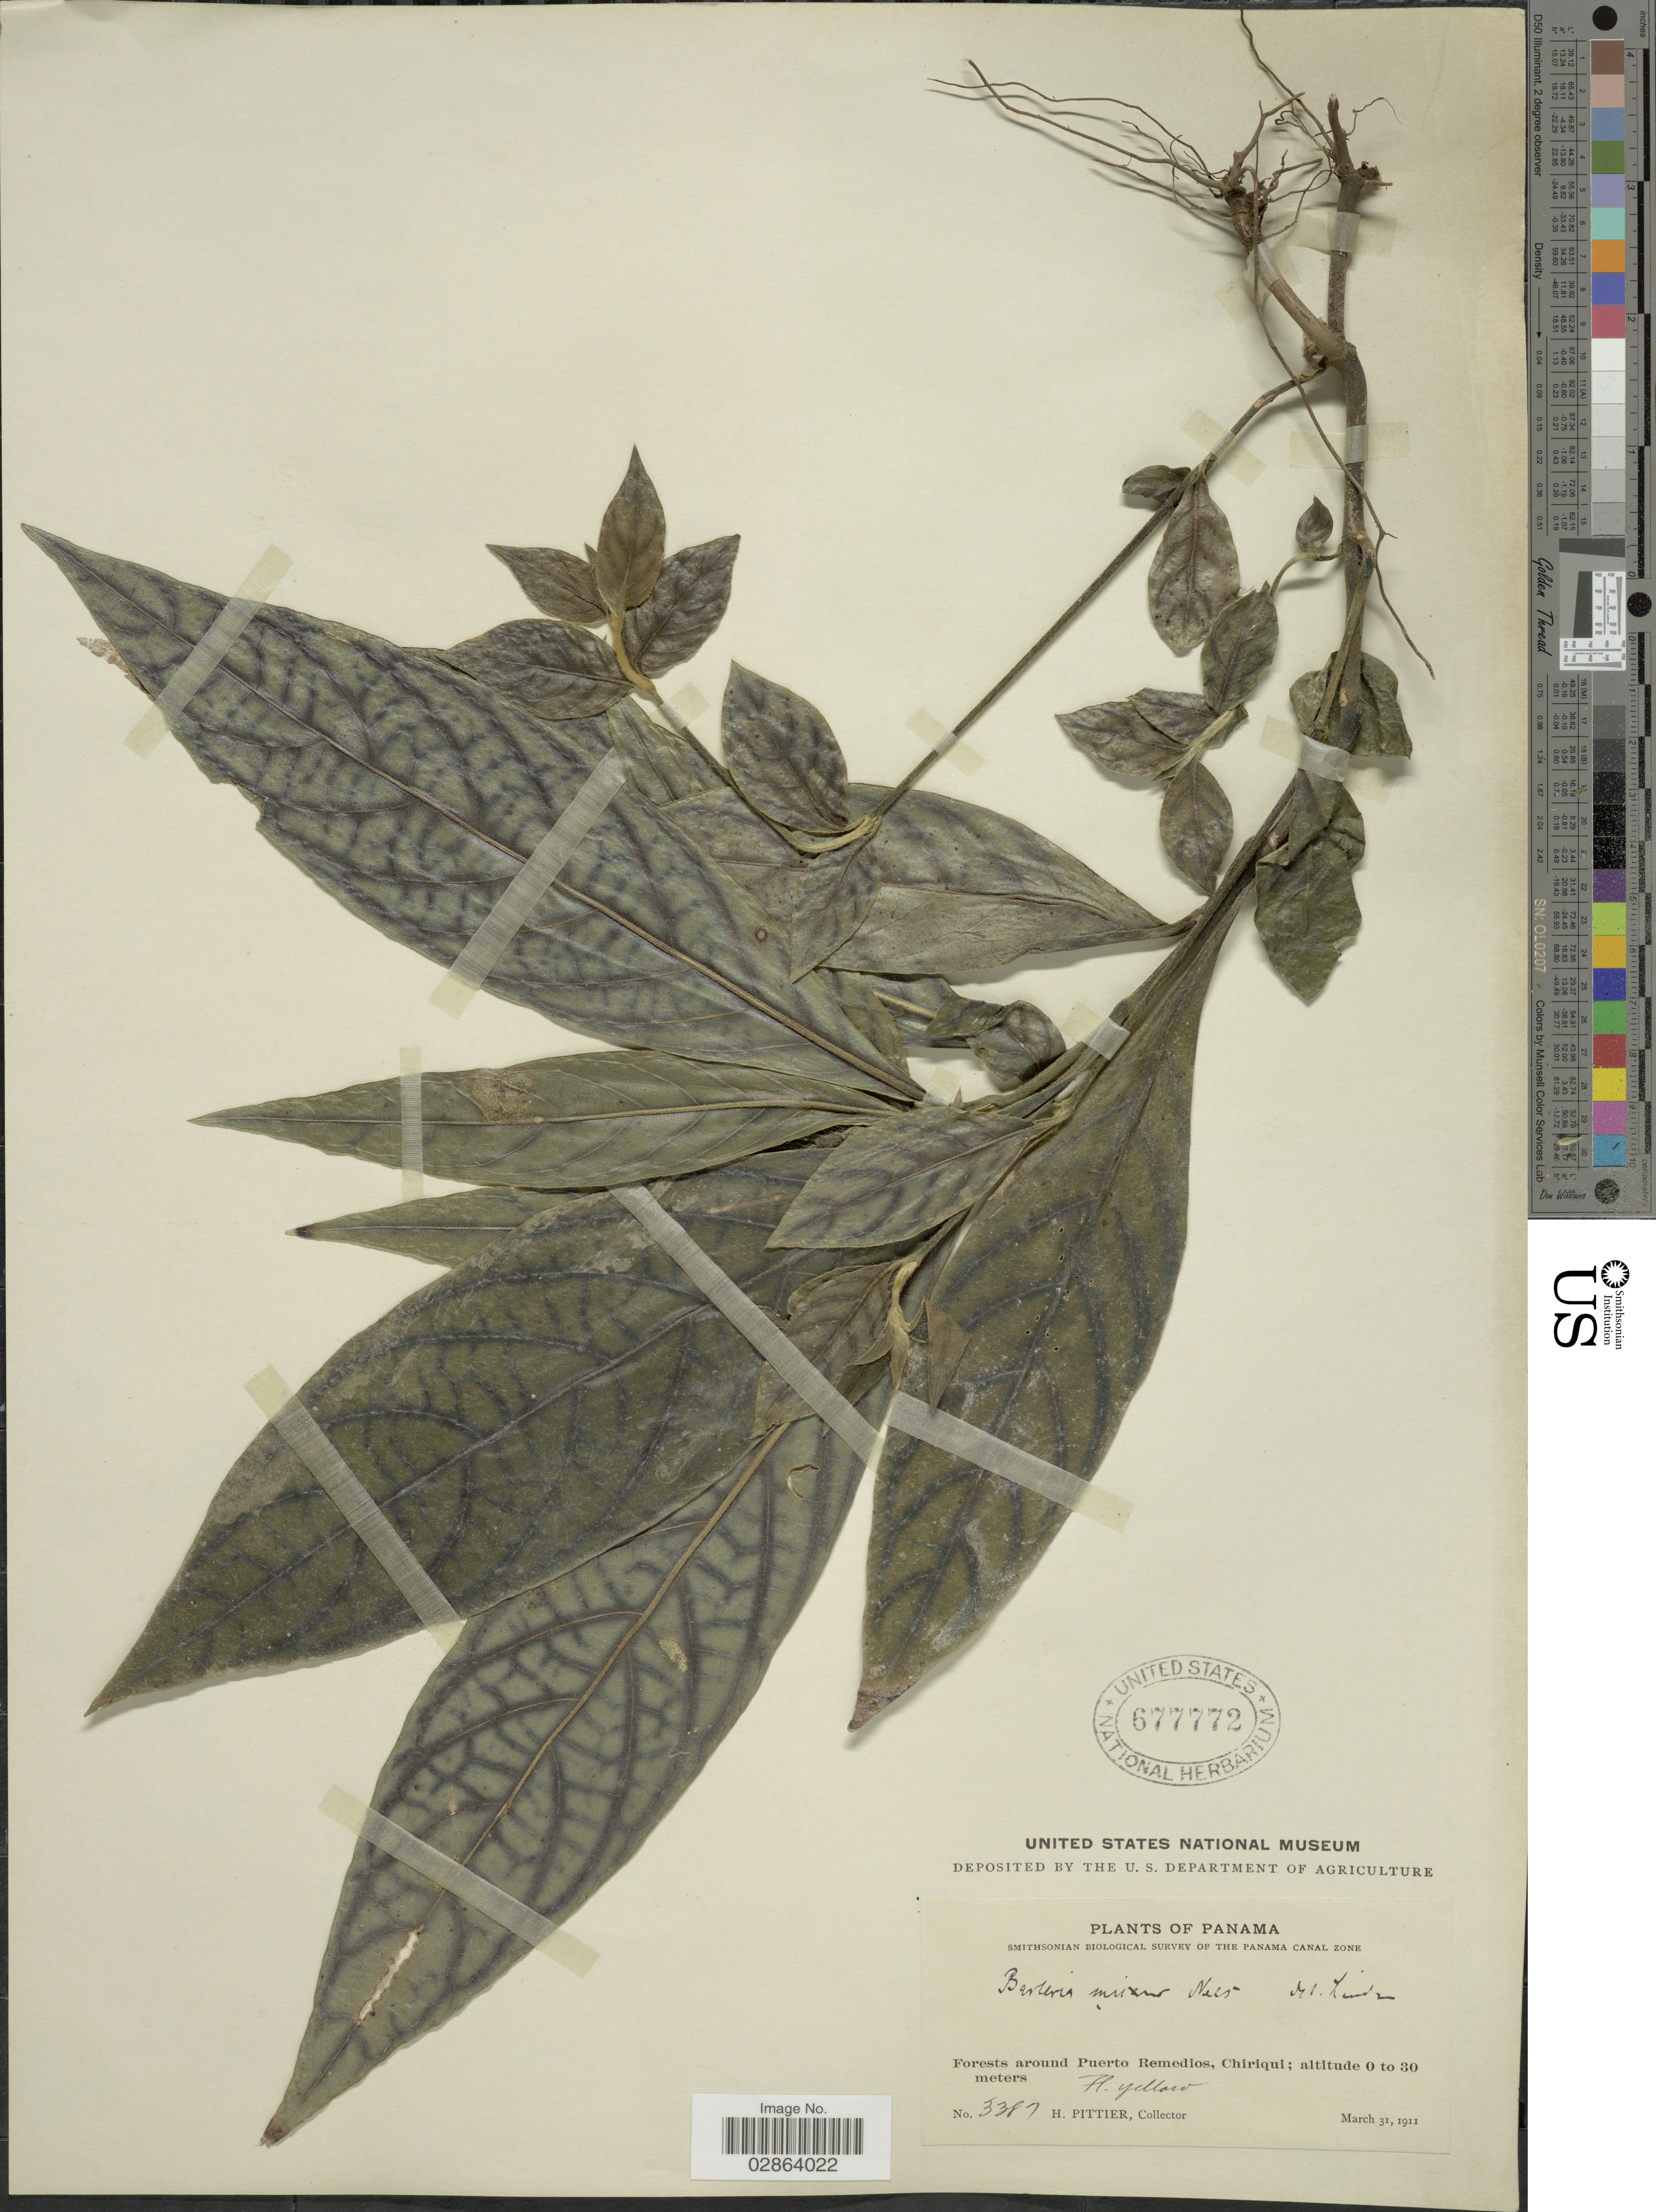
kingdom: Plantae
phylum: Tracheophyta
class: Magnoliopsida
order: Lamiales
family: Acanthaceae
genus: Barleria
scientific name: Barleria oenotheroides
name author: Dum. Cours.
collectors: H. F. Pittier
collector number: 3387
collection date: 1911-03-31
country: Panama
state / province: Chiriqui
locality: Forests around Puerto Remedios, Chiriqui.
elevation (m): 0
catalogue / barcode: US 677772